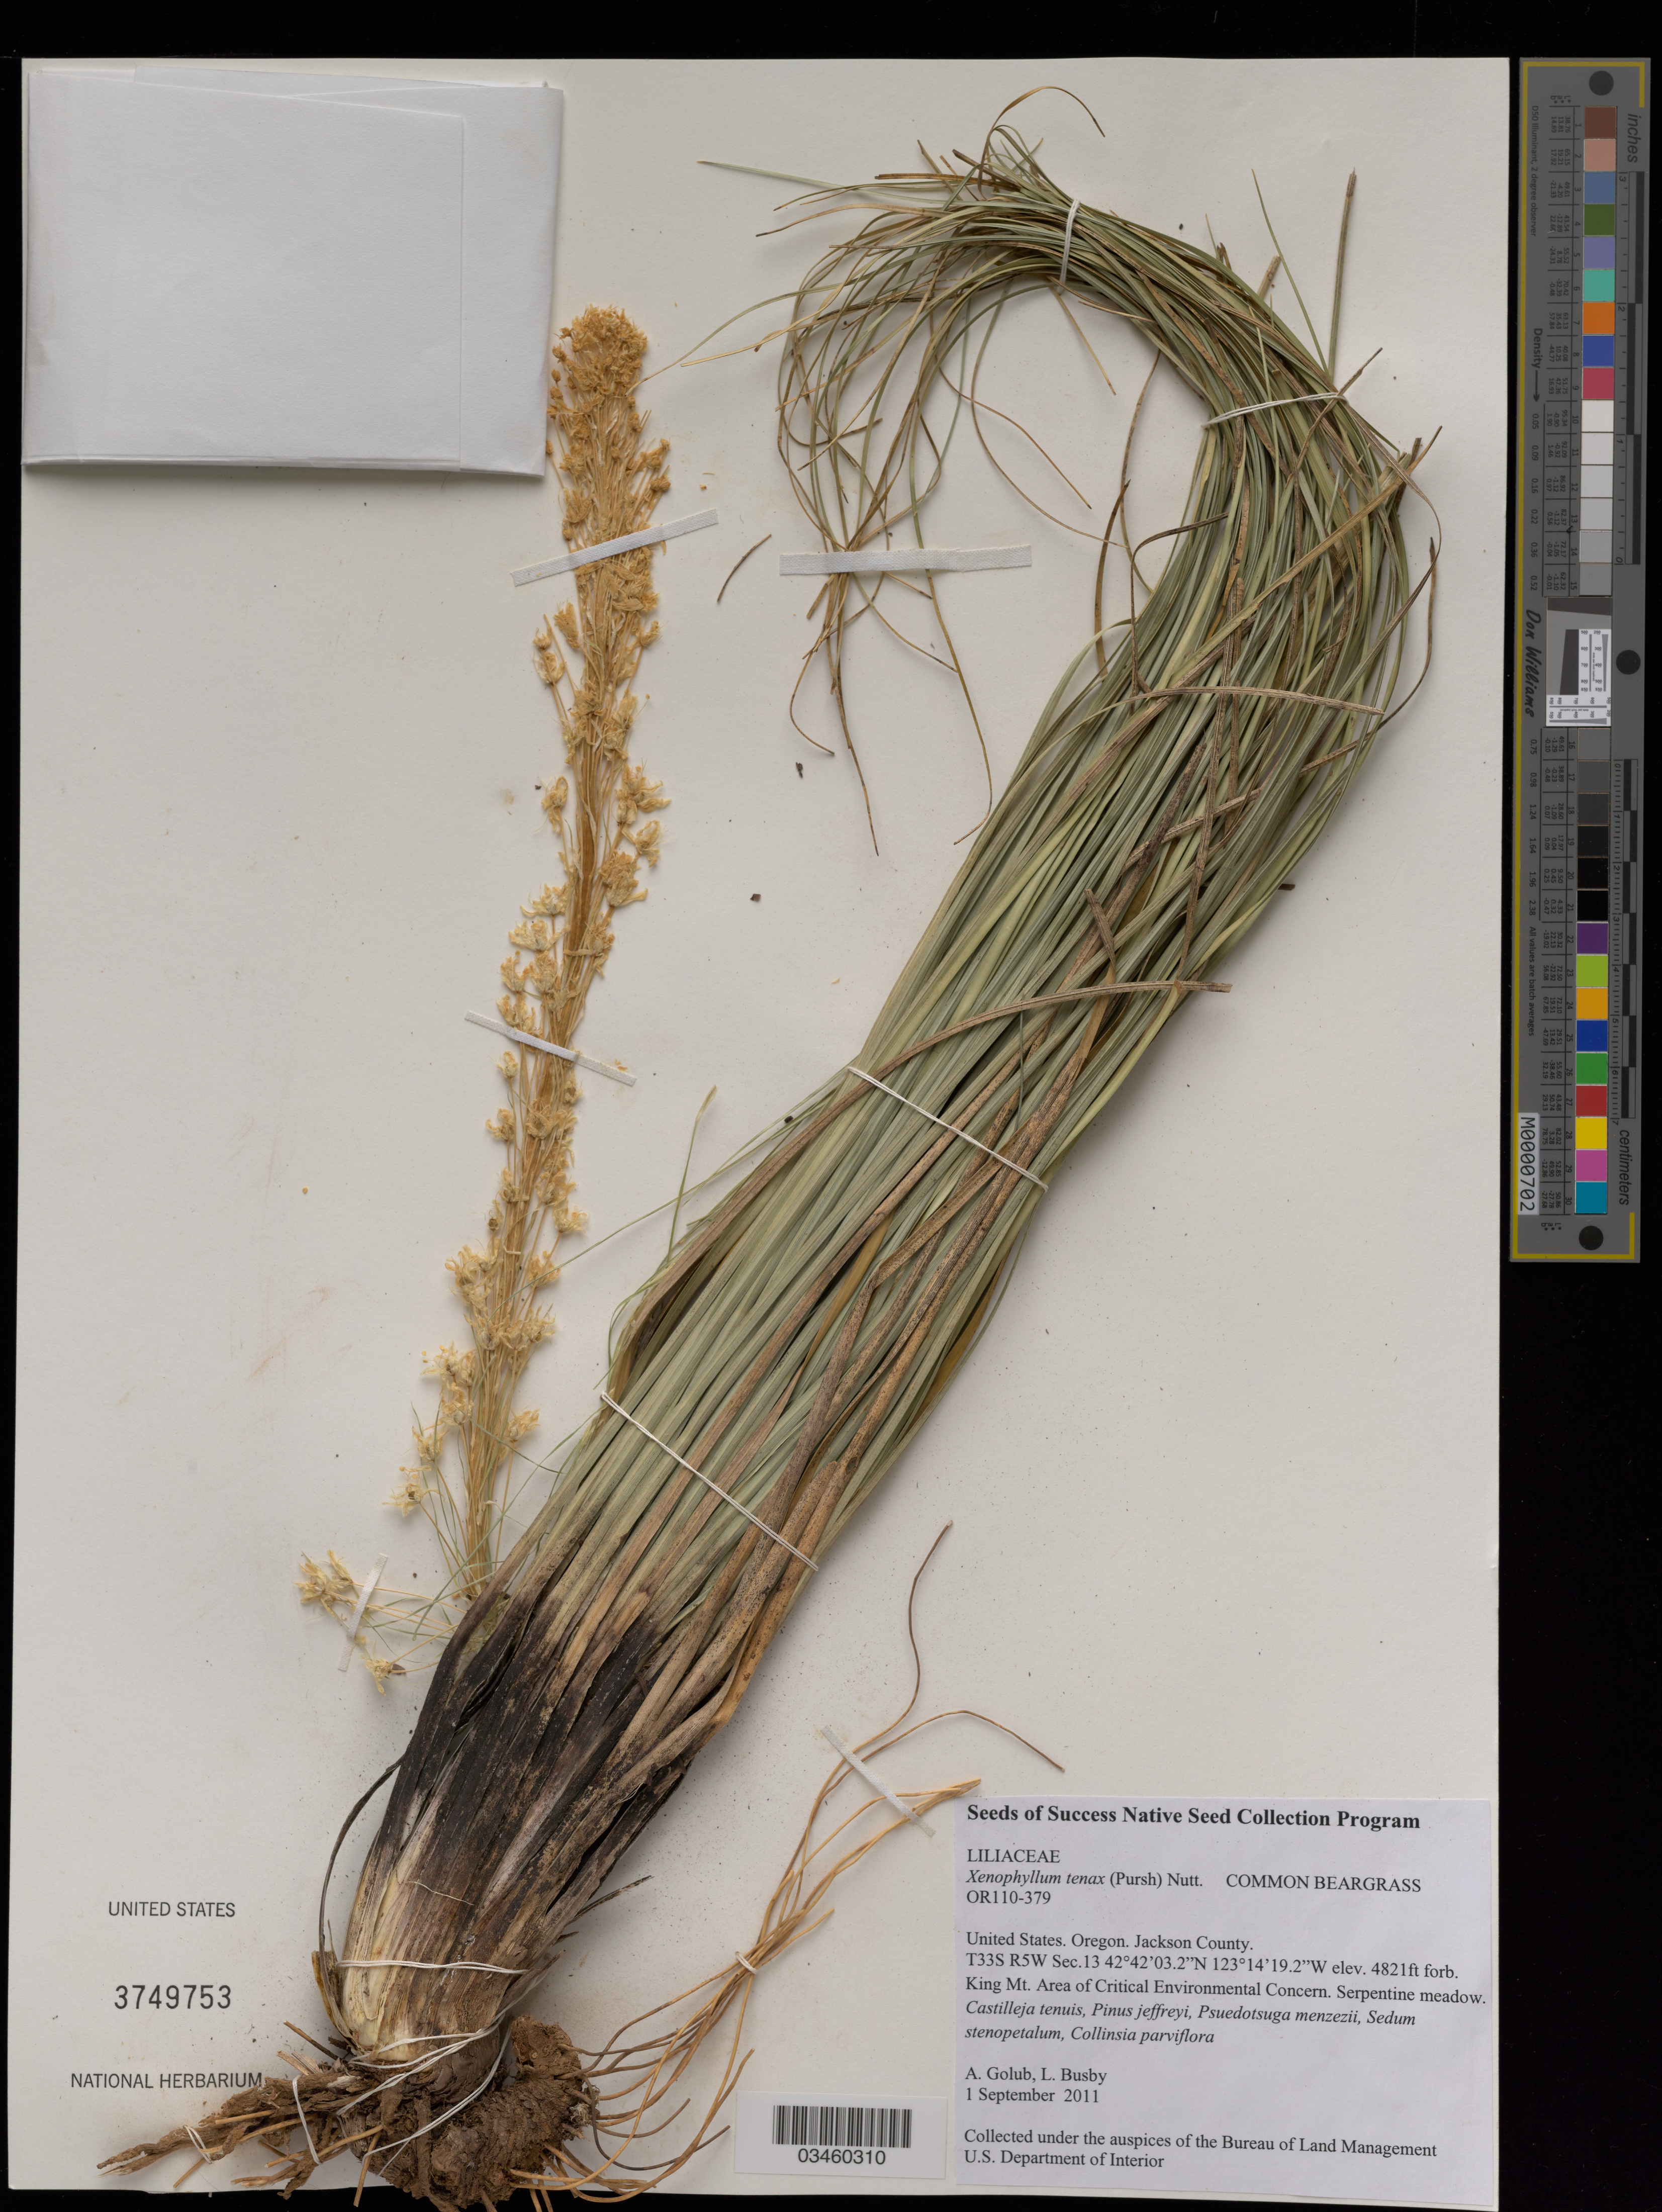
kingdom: Plantae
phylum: Tracheophyta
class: Magnoliopsida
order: Asterales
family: Asteraceae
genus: Xenophyllum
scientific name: Xenophyllum tenax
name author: (Pursh) Nutt.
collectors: A. Golub & L. Busby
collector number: OR110-379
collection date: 2011-09-01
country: United States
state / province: Oregon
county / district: Jackson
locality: King Mt. Area Critical Environmental Concern.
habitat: Serpentine meadow. With Castilleja tenuis, Pinus jeffreyi, Colinsia parviflora, ect.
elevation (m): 1469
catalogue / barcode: US 3749753